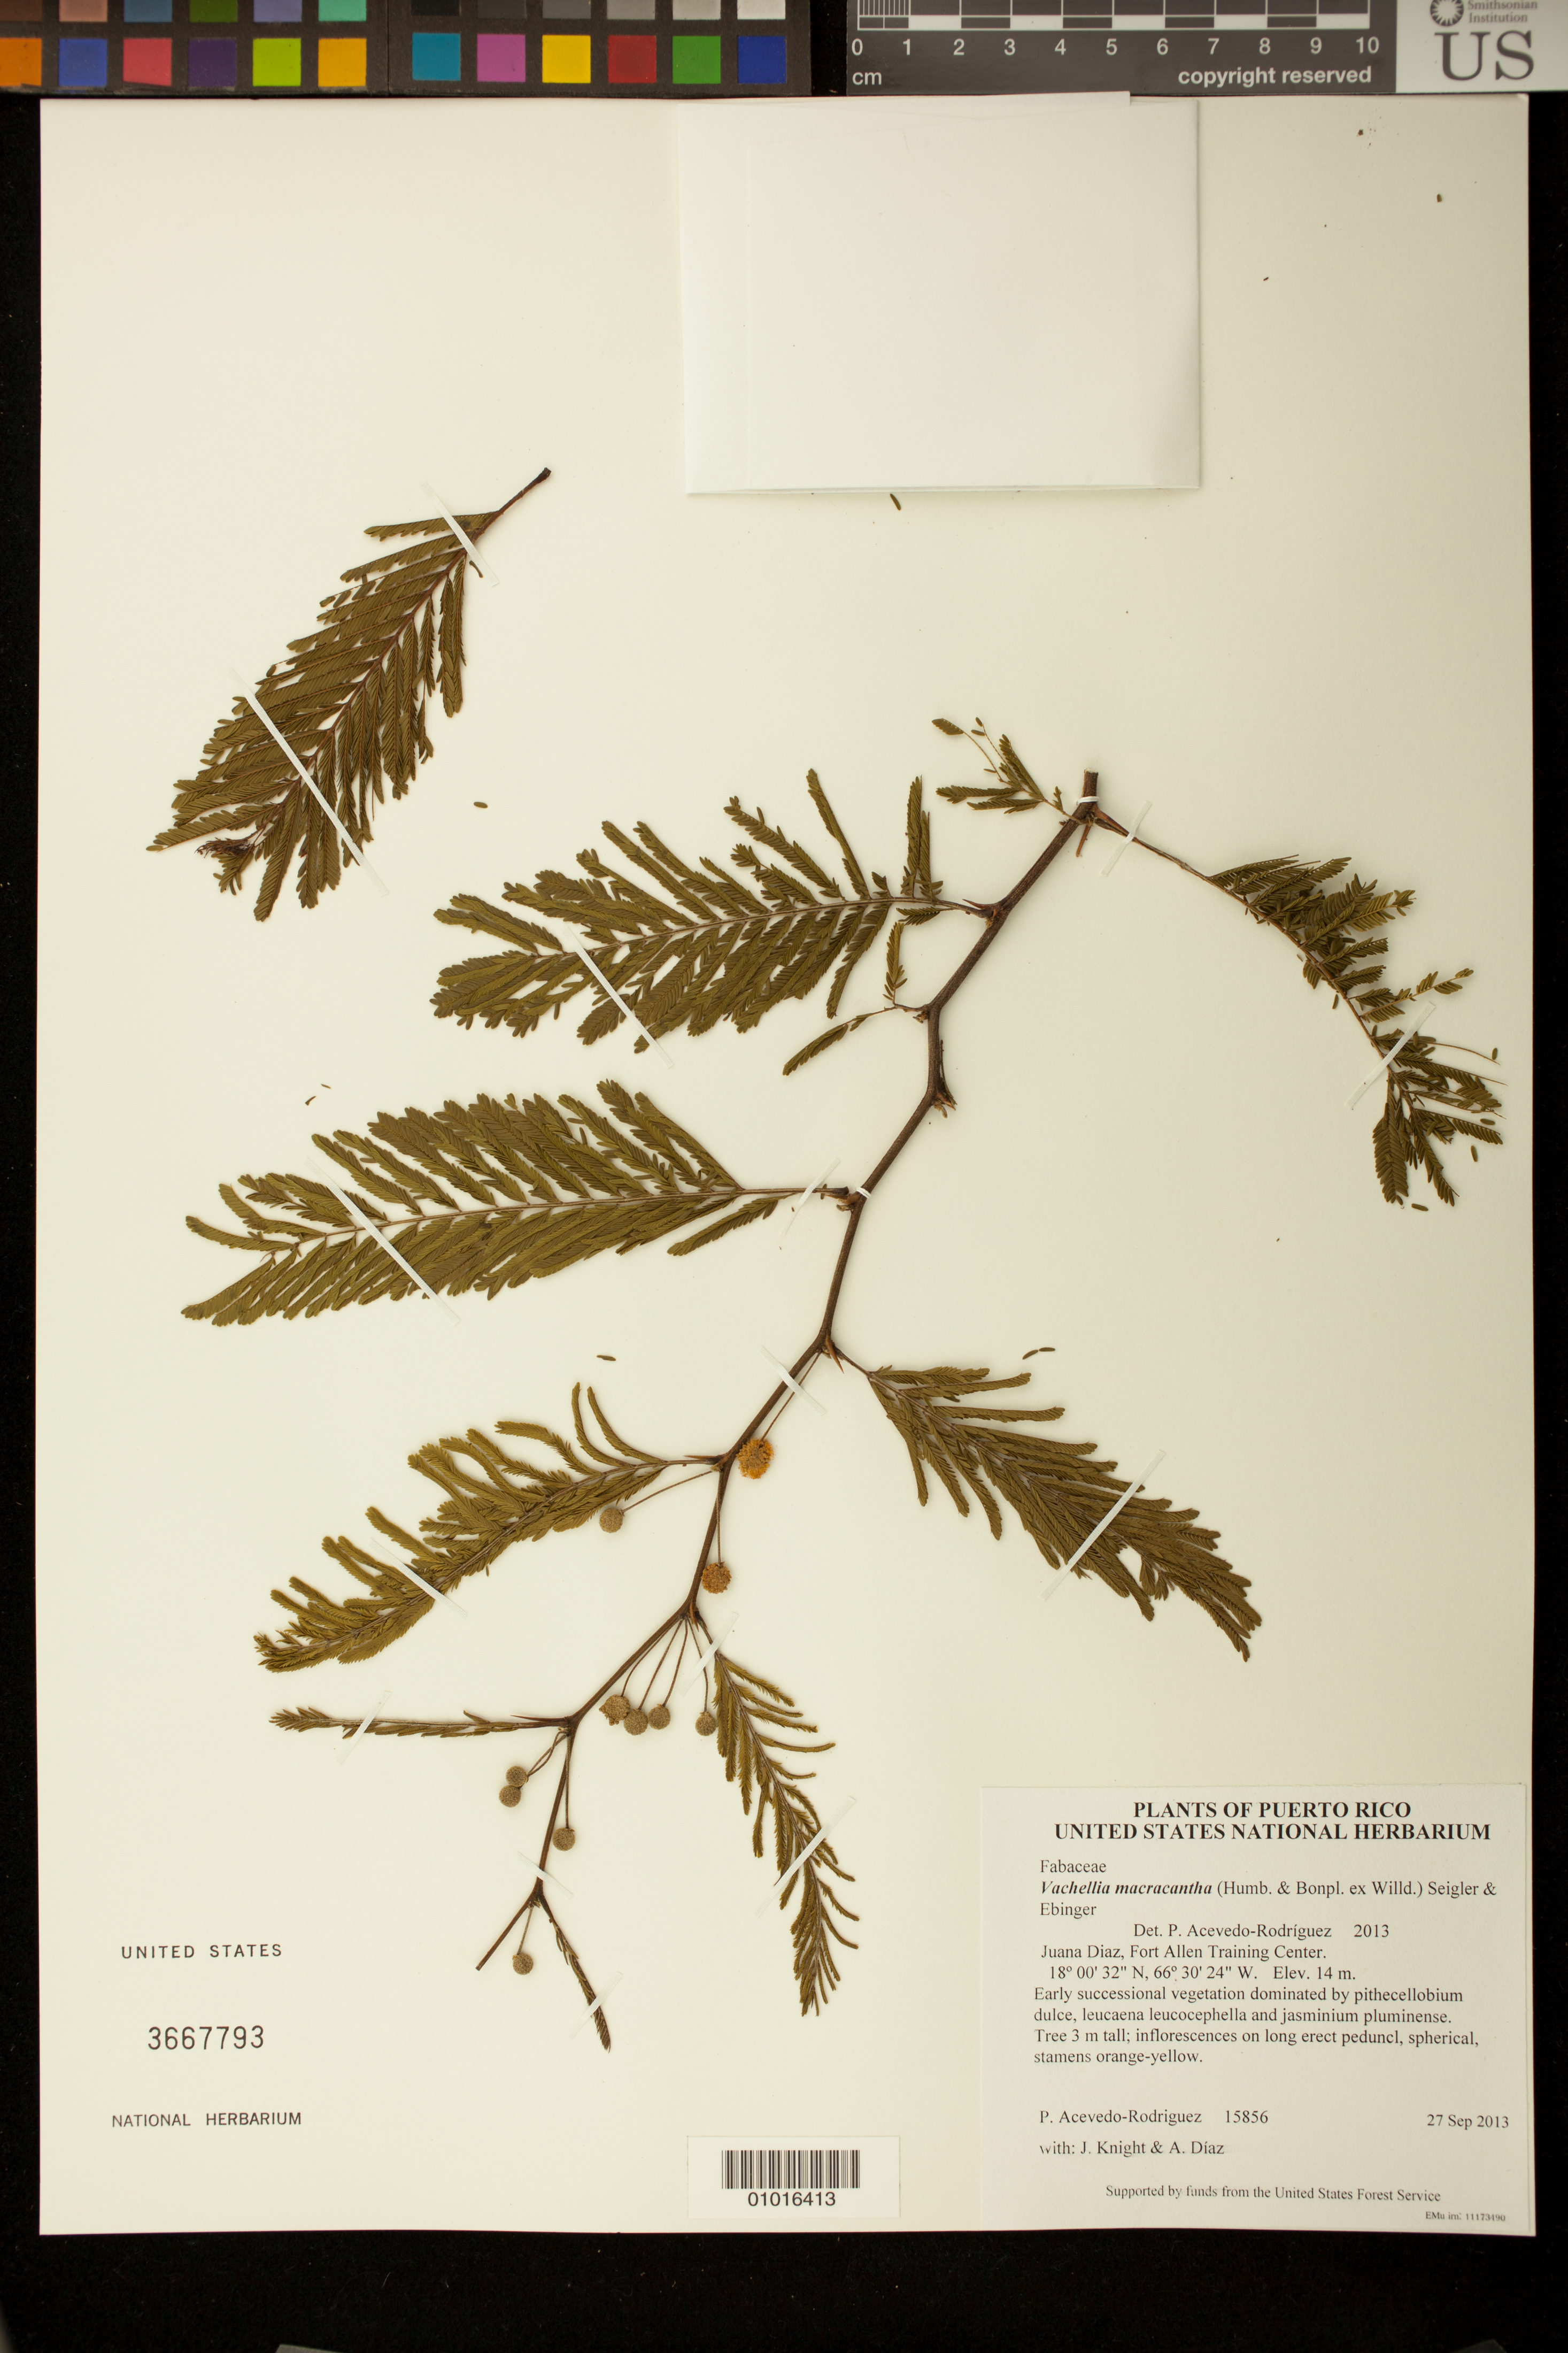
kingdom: Plantae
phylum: Tracheophyta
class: Magnoliopsida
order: Fabales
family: Fabaceae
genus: Vachellia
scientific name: Vachellia macracantha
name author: (Humb. & Bonpl. ex Willd.) Seigler & Ebinger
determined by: Acevedo-Rodríguez, P., (BOT), Smithsonian Institution - National Museum of Natural History (UNITED STATES)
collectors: P. Acevedo-Rodr., J. Knight & A. Díaz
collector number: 15856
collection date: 2013-09-27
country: Puerto Rico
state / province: Juana Diaz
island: Puerto Rico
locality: Fort Allen Training Center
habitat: Early successional vegetation dominated by pithecellobium dulce, leucaena leucocephella and jasminium pluminense.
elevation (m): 14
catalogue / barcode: US 3667793